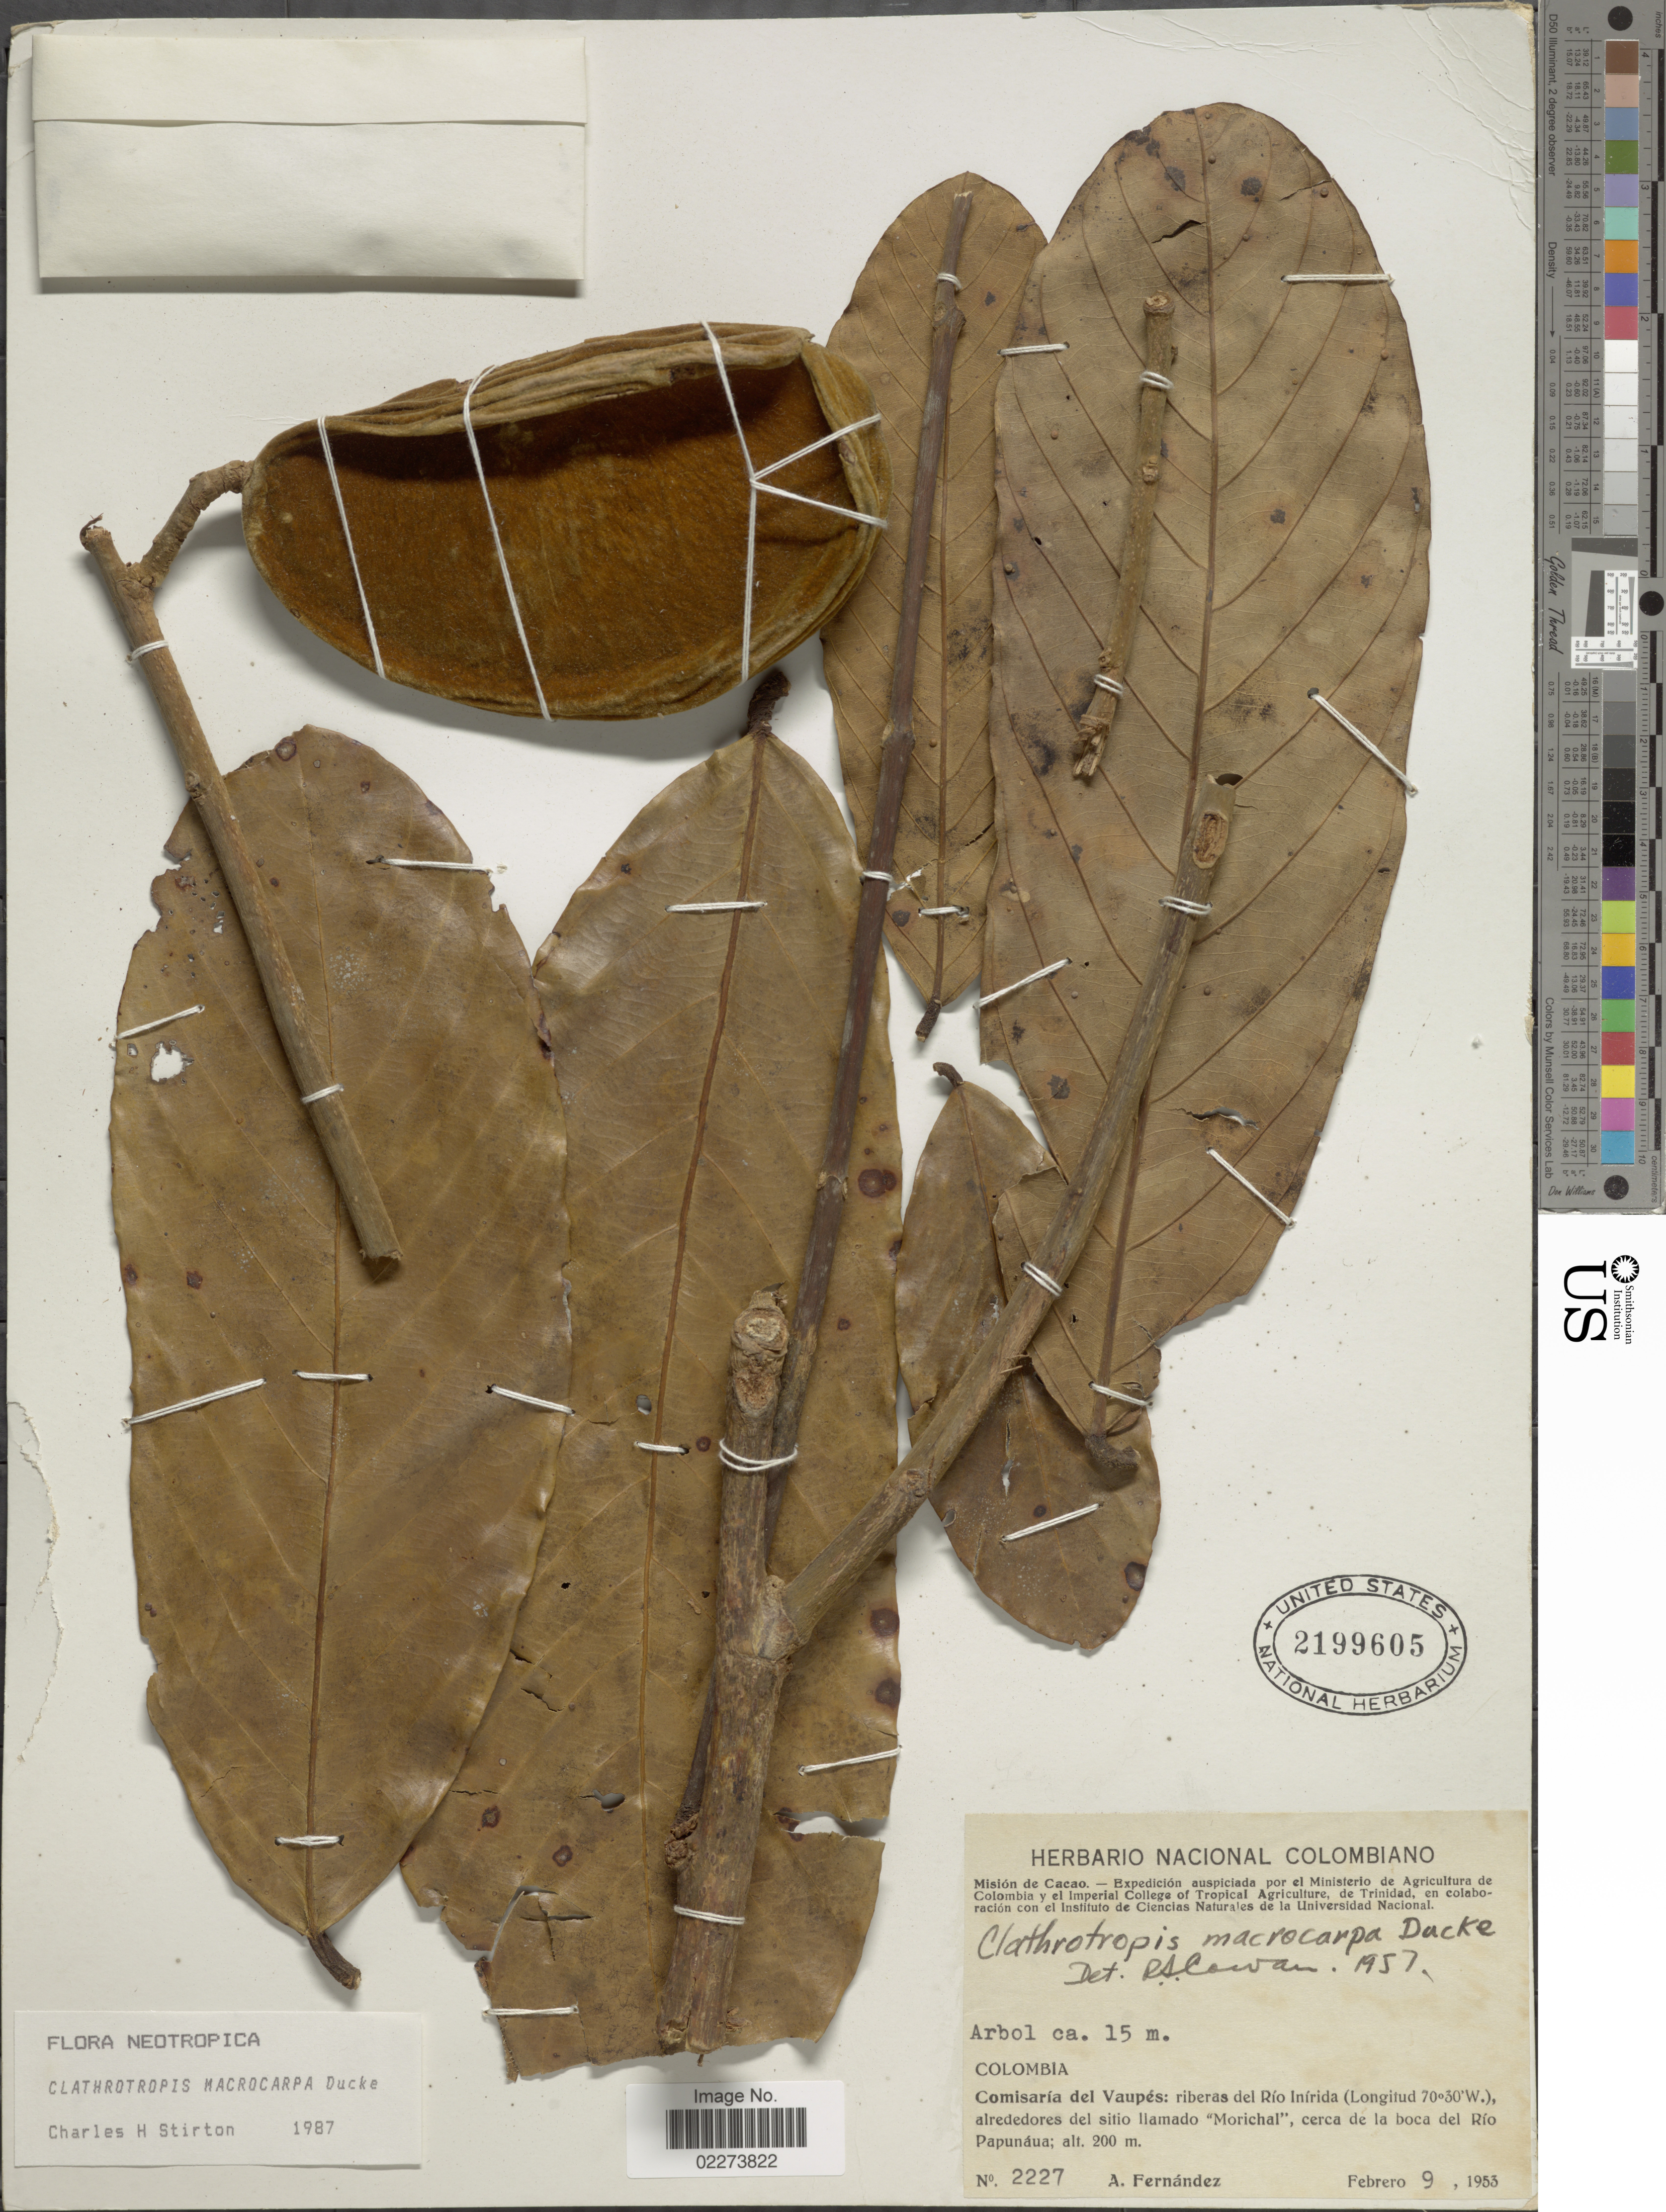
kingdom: Plantae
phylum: Tracheophyta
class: Magnoliopsida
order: Fabales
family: Fabaceae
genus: Clathrotropis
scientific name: Clathrotropis macrocarpa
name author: Ducke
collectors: A. Fernández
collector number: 2227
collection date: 1953-02-09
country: Colombia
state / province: Vaupés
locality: Colombia, Comisaria del Vaupes: riberas del Rio Inirida, alrededore del sitio llamdo "Morichal", cerca de la boca del Rio Papunaua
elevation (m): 200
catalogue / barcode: US 2199605